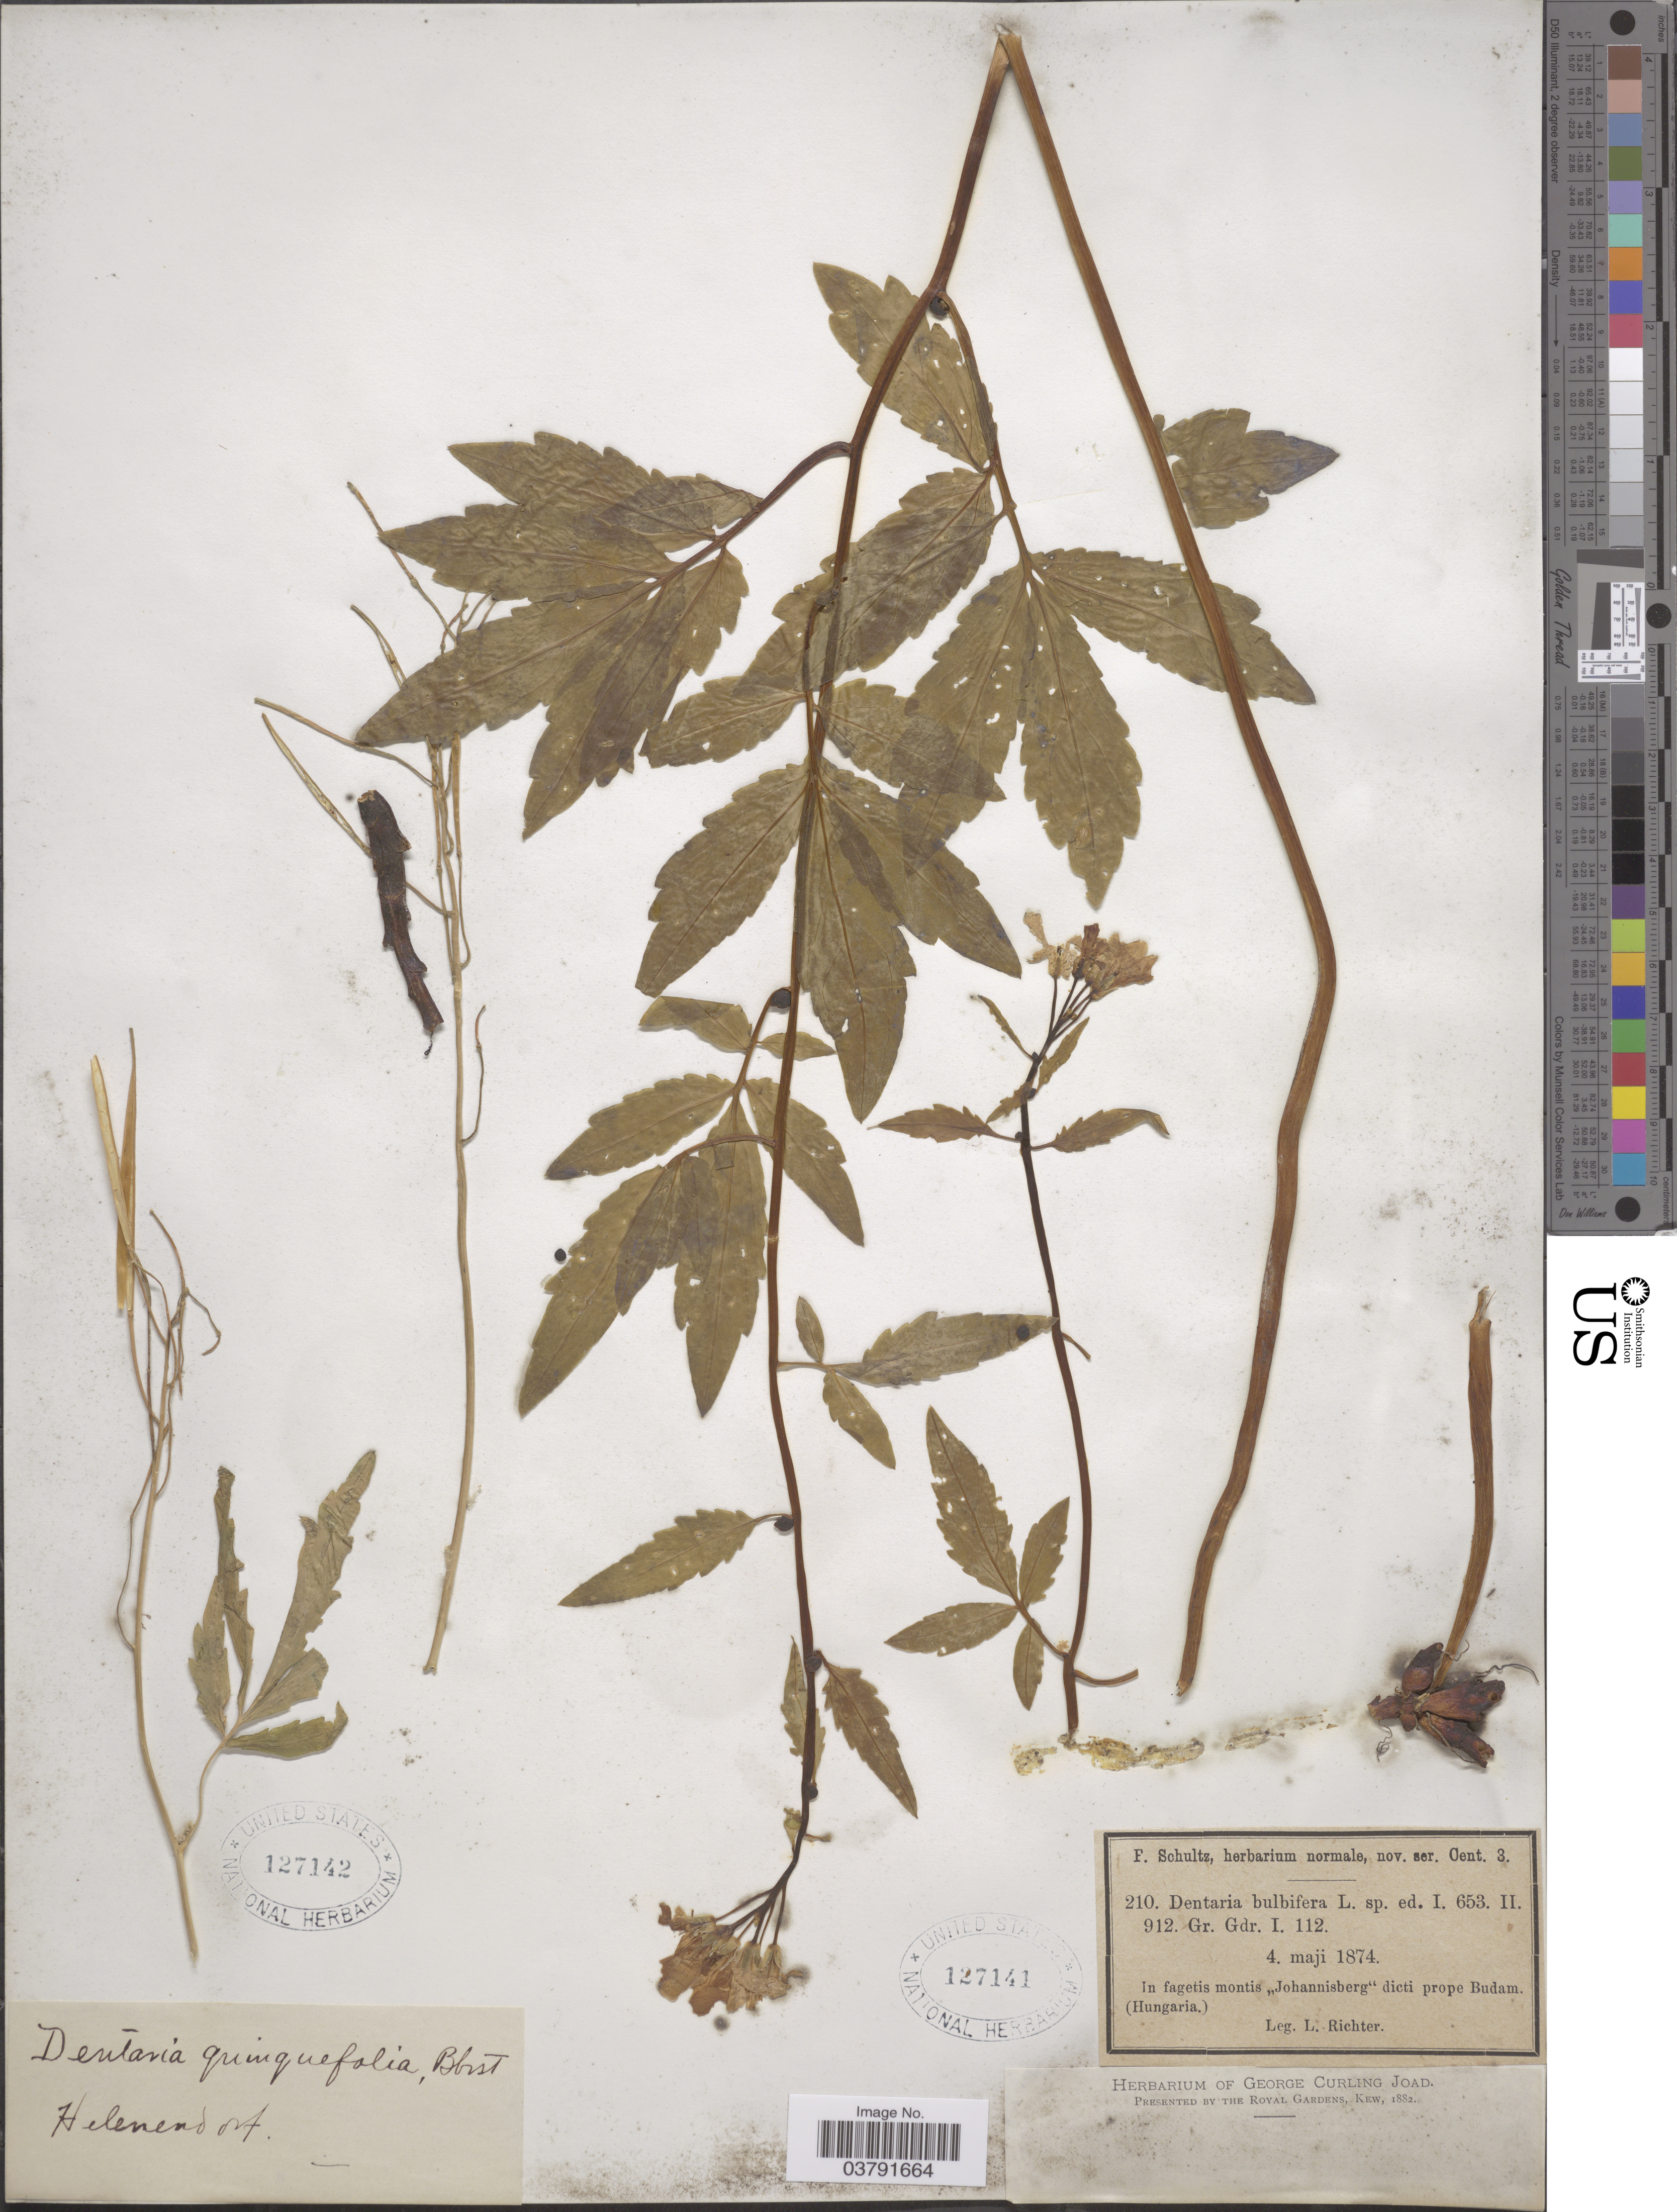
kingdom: Plantae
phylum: Tracheophyta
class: Magnoliopsida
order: Brassicales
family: Brassicaceae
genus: Dentaria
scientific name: Dentaria bulbifera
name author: L.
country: Azerbaijan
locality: Helenendorf.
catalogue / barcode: US 127142-2